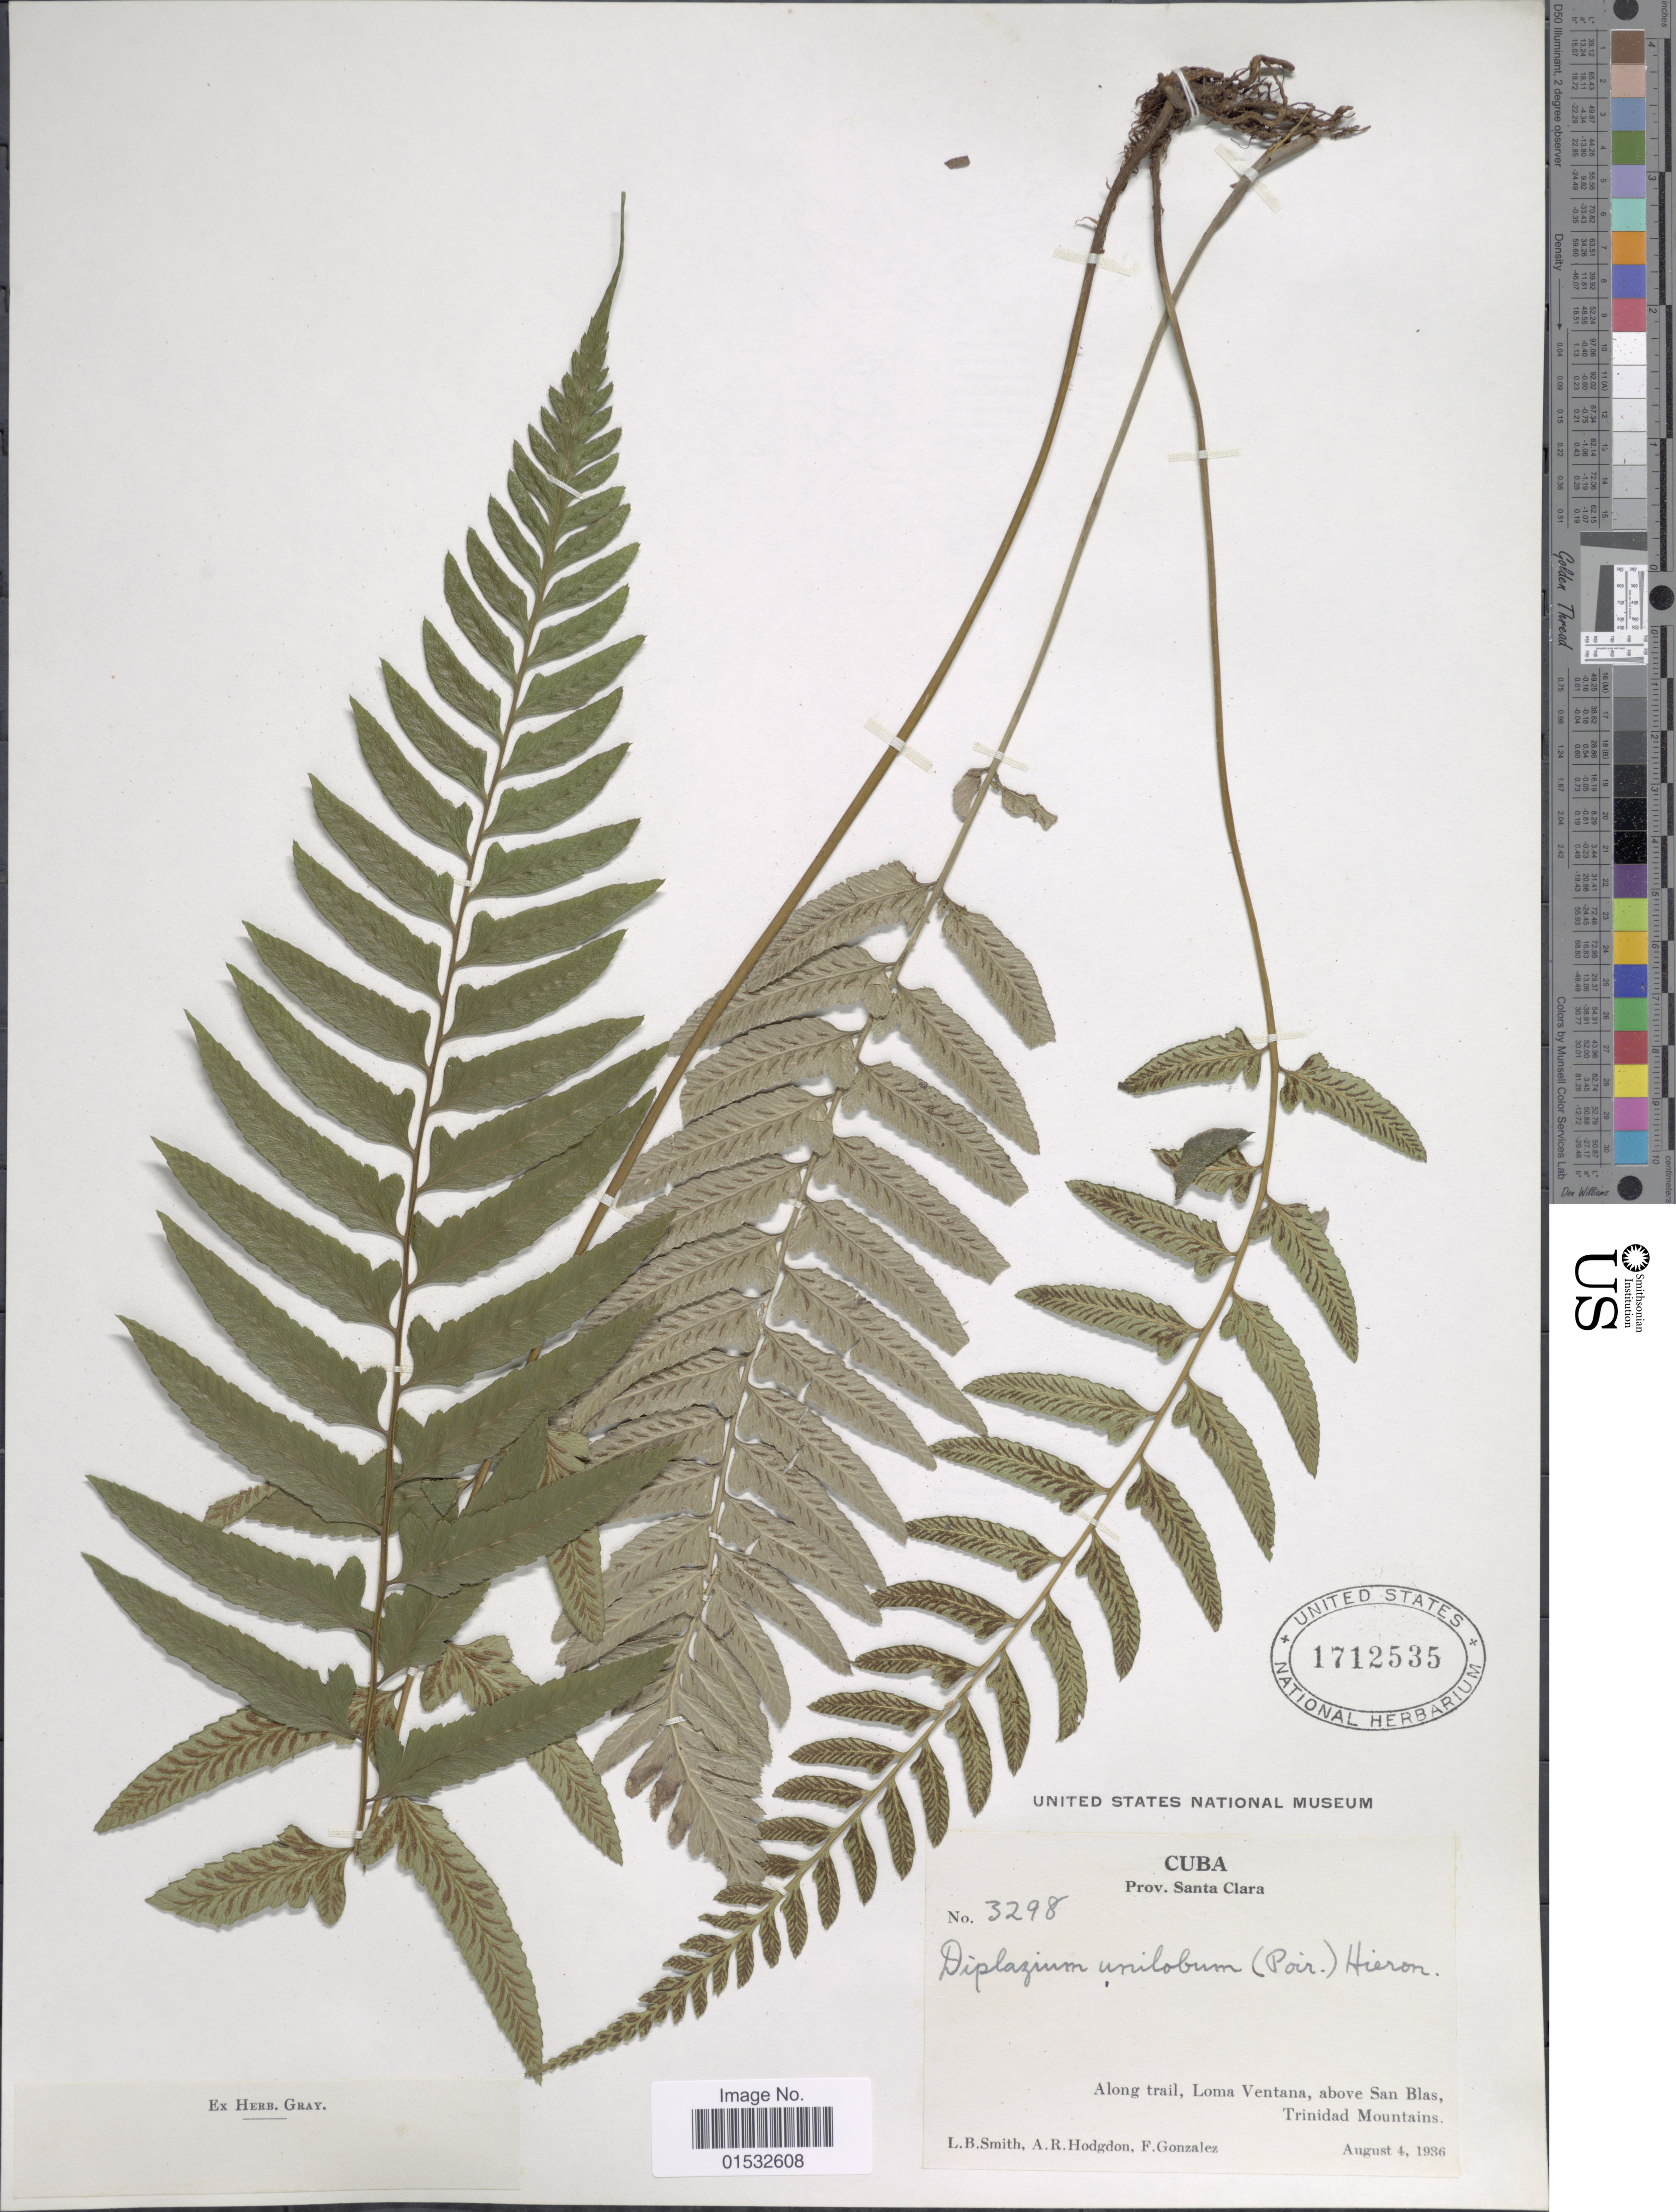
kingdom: Plantae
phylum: Tracheophyta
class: Polypodiopsida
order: Polypodiales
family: Athyriaceae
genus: Diplazium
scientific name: Diplazium unilobum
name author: (Poir.) Hieron.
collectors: L. Smith, A. R. Hodgdon & F. Gonzalez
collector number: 3298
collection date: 1936-08-04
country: Cuba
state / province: Las Villas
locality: Province Santa Clara. Along trail, Loma Ventana, above San Blas, Trinidad Mountains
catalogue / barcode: US 1712535